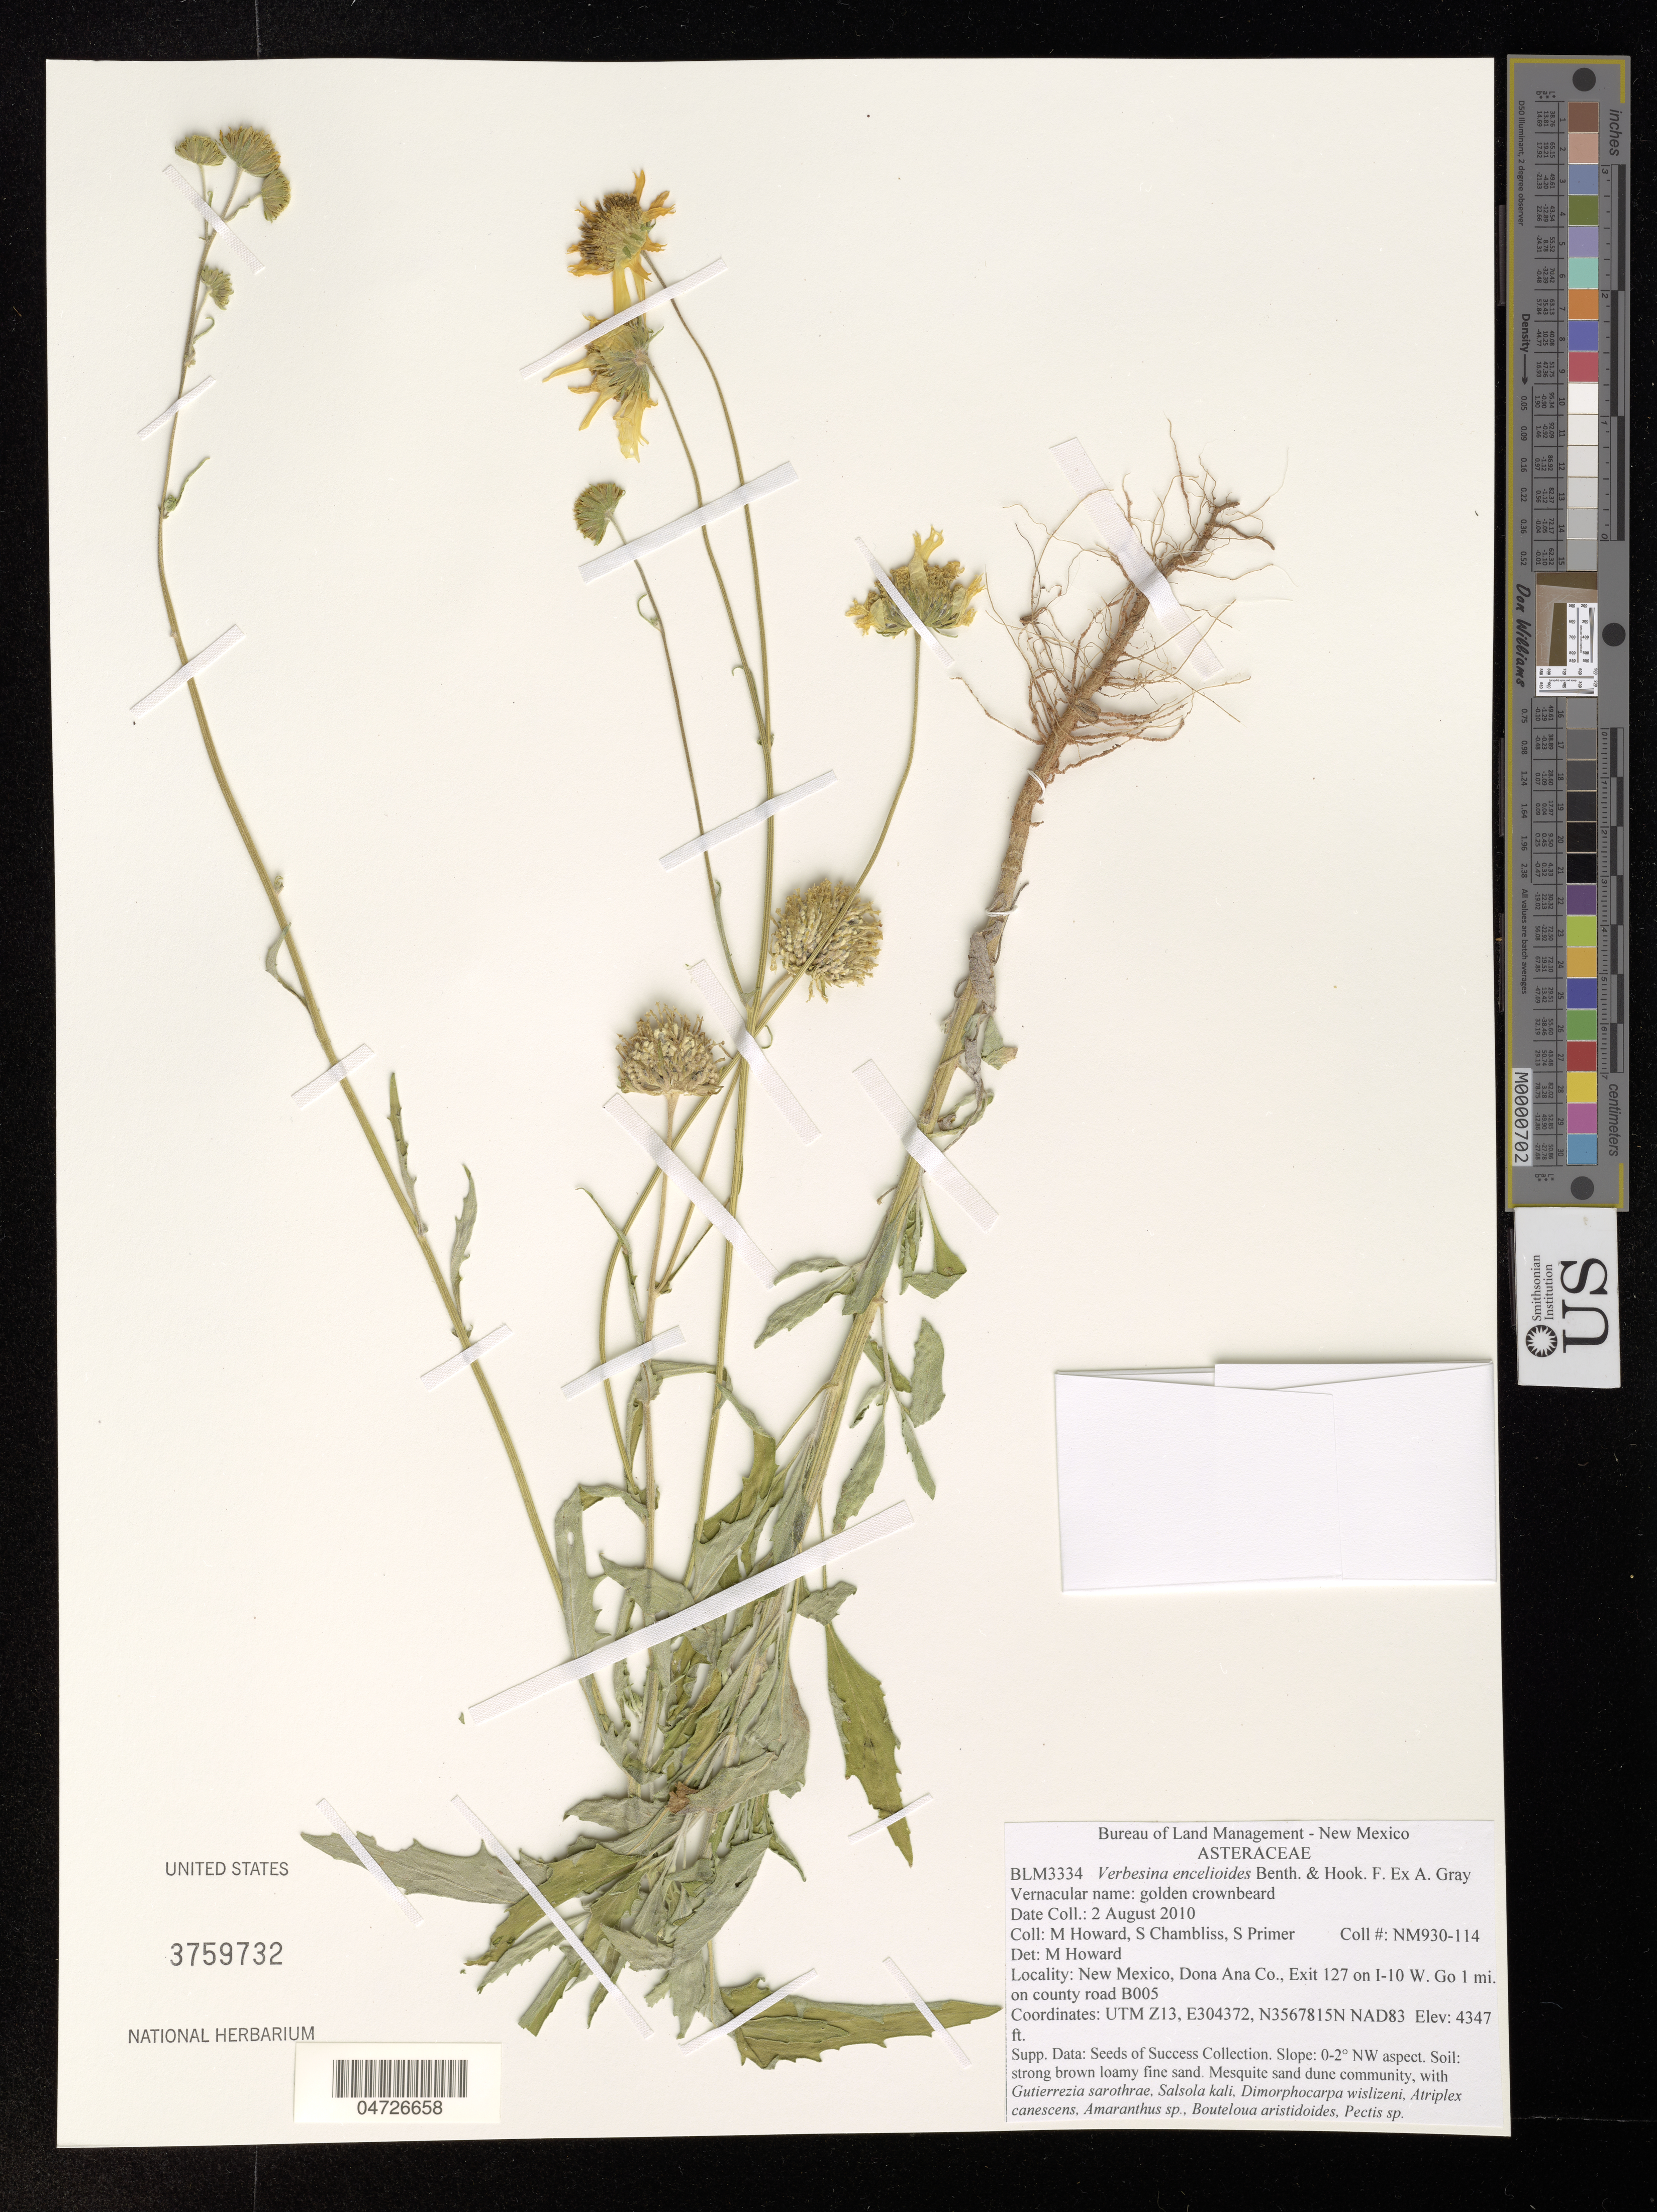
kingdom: Plantae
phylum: Tracheophyta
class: Magnoliopsida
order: Asterales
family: Asteraceae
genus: Verbesina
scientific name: Verbesina encelioides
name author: (Cav.) Benth. & Hook. ex A. Gray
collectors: M. Howard, S. Chambliss & S. Primer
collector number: NM930-114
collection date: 2010-08-02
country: United States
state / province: New Mexico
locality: Dona Ana Co., Exit 127 on I-10 W. Go 1 mi. on county road B005.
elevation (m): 1325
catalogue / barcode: US 3759732